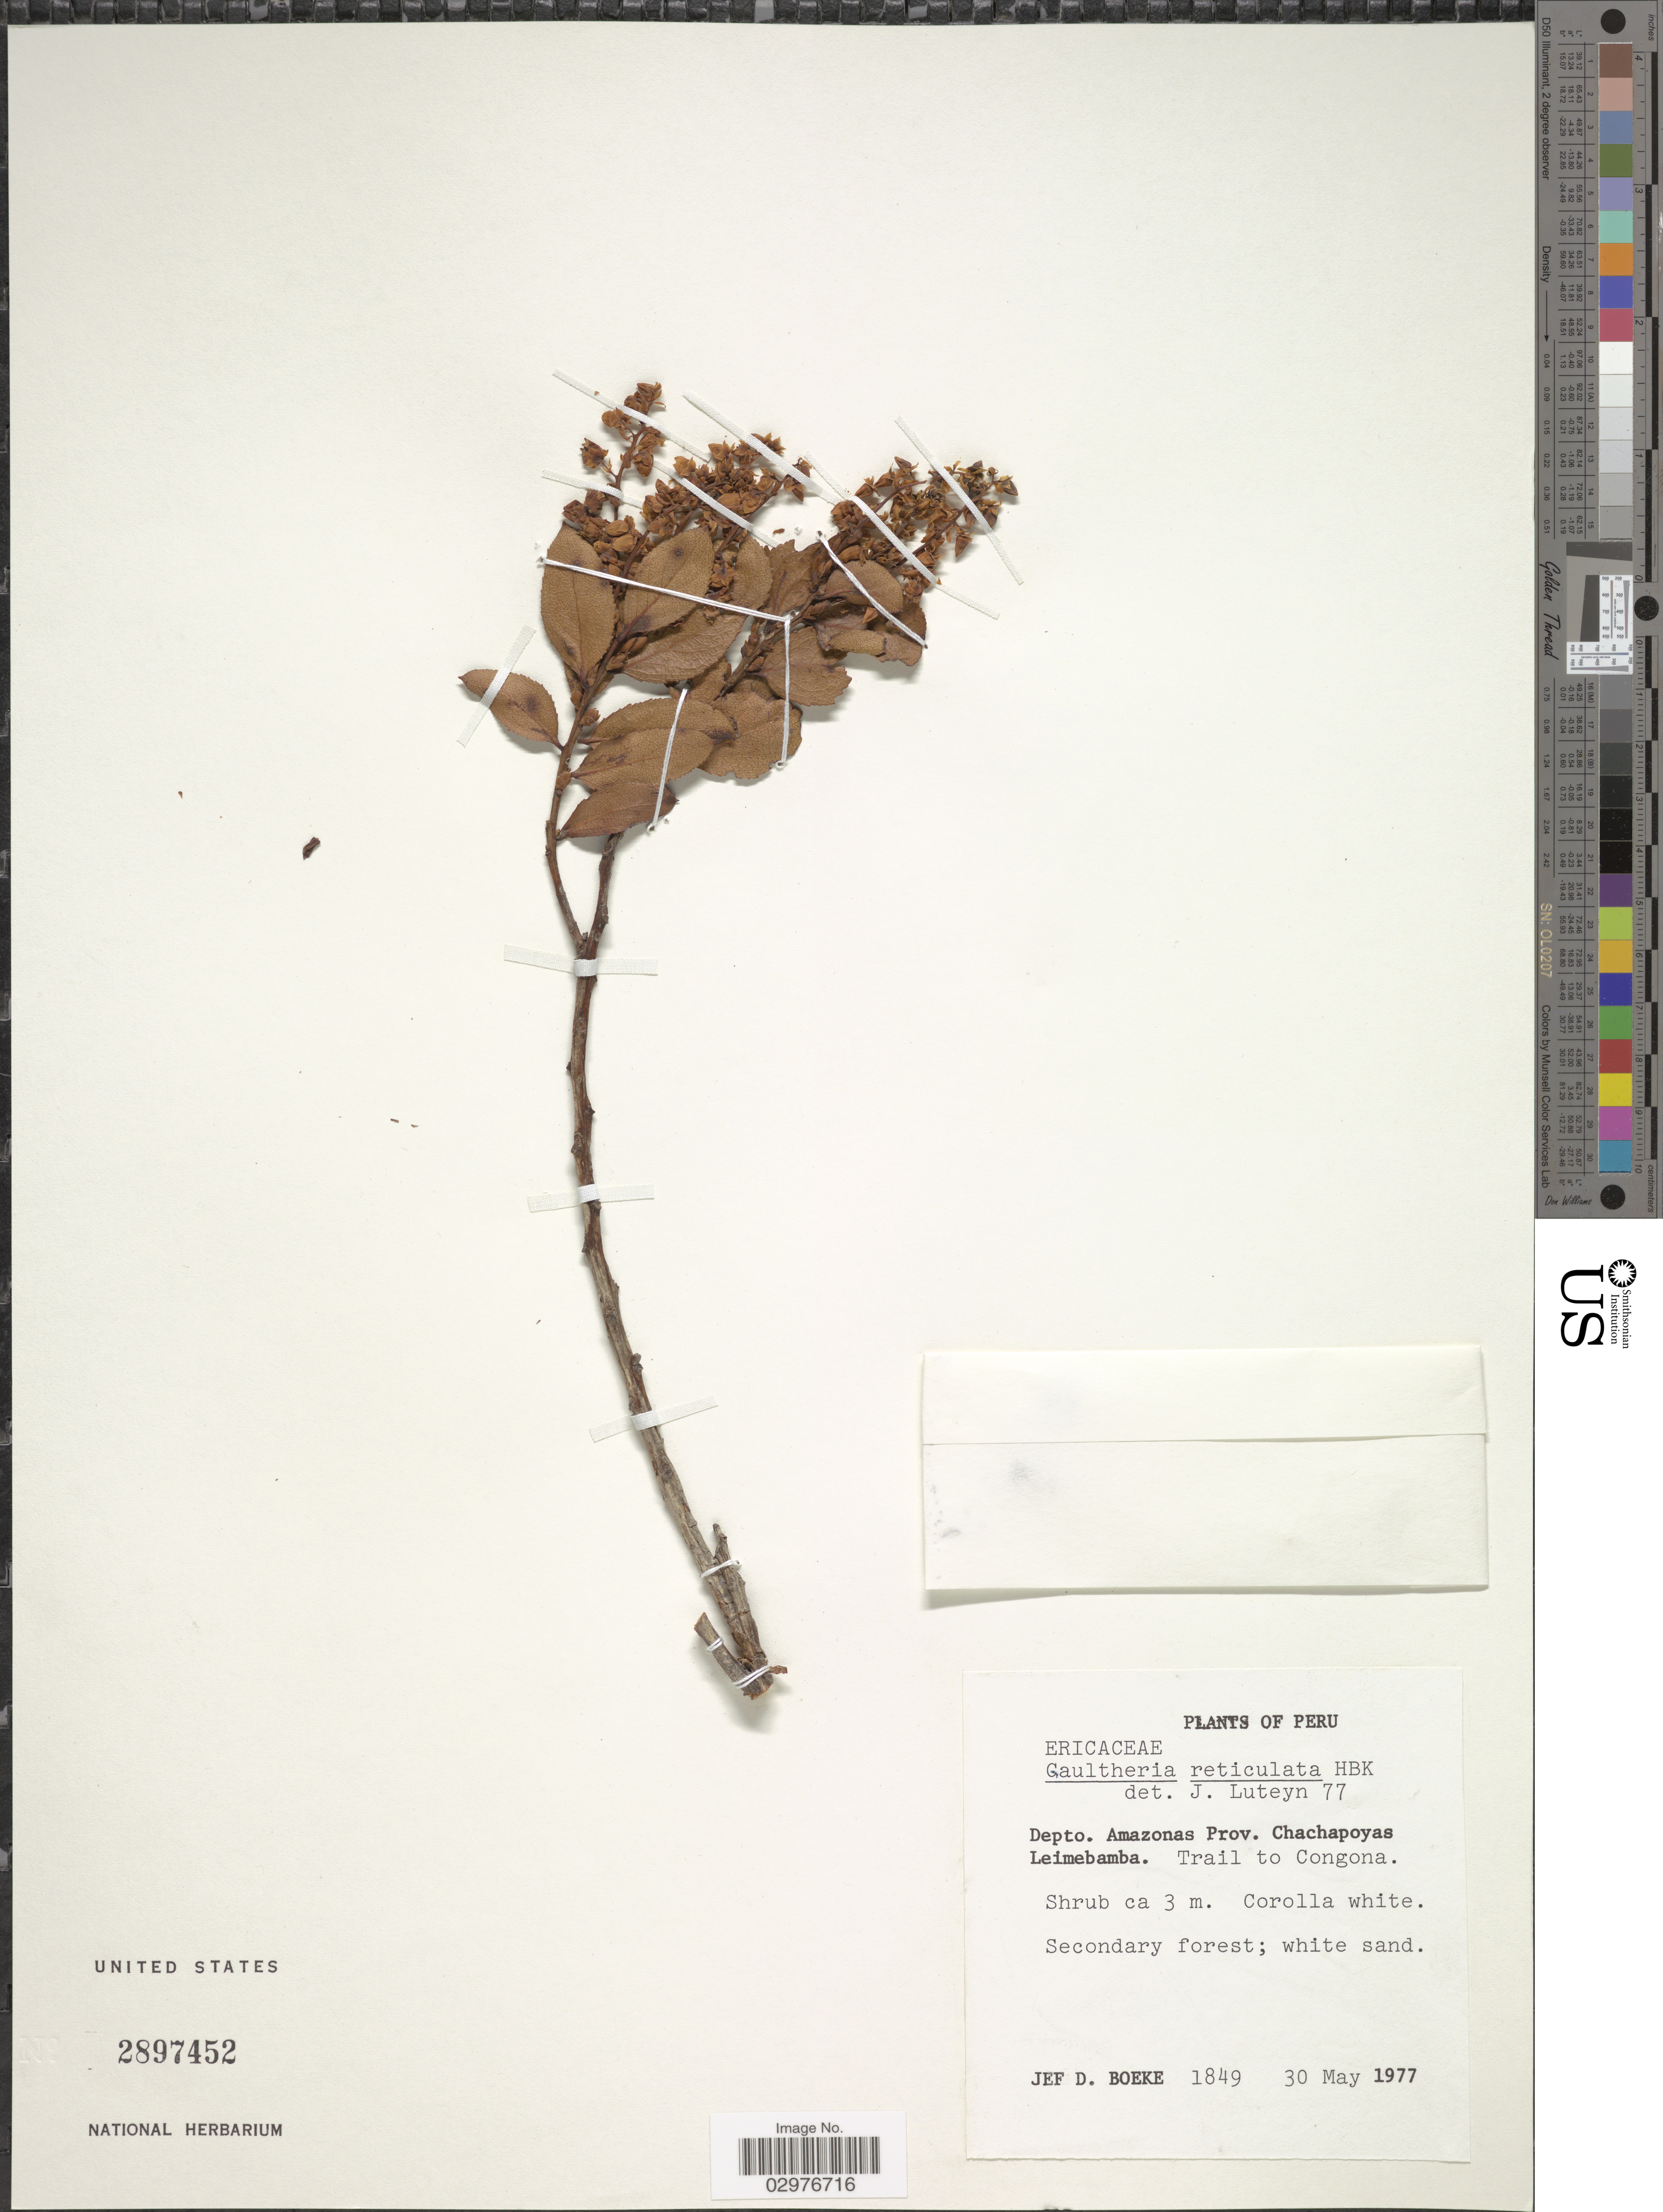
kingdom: Plantae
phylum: Tracheophyta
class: Magnoliopsida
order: Ericales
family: Ericaceae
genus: Gaultheria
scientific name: Gaultheria reticulata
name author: Kunth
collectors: J. D. Boeke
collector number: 1849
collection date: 1977-05-30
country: Peru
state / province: Amazonas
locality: Depto. Amazonas Prov. Chachapoyas. Leimebamba. Trail to Congona.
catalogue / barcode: US 2897452